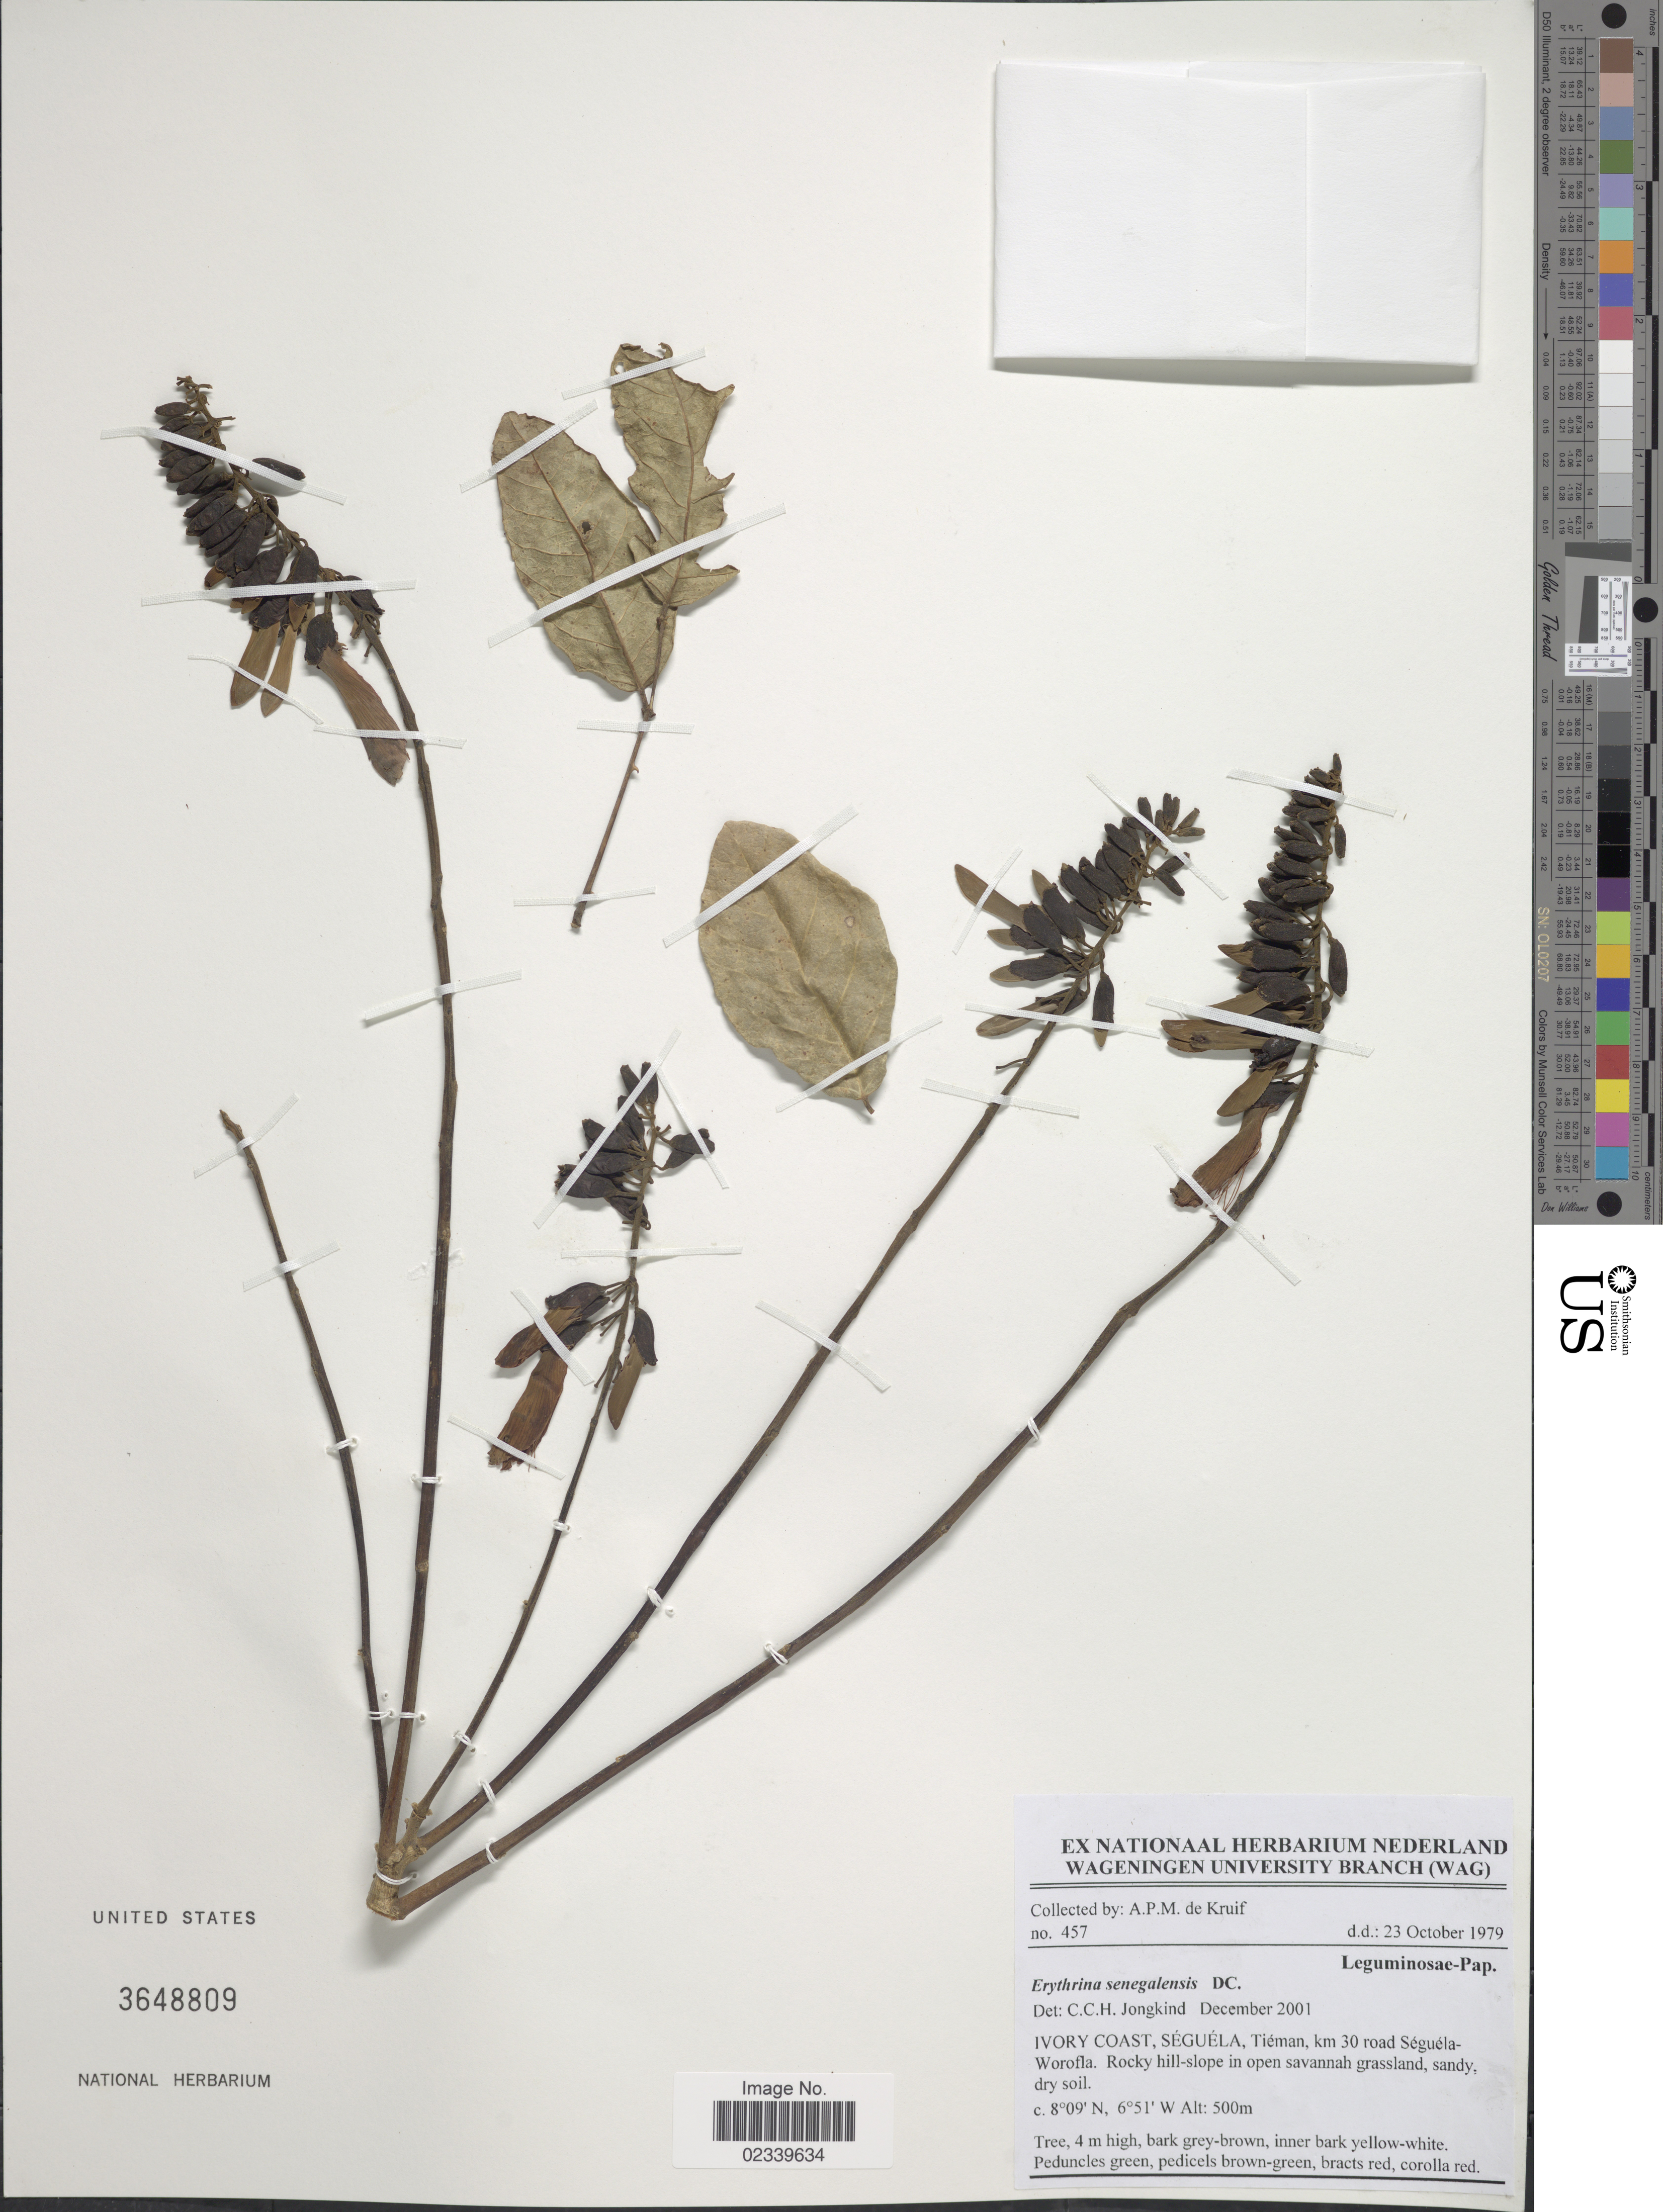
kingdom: Plantae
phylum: Tracheophyta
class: Magnoliopsida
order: Fabales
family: Fabaceae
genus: Erythrina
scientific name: Erythrina senegalensis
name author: DC.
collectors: A. P. de Kruif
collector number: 457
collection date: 1979-10-23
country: Ivory Coast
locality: Ivory Coasr, Seguela, Tieman, km 30 road Seguela-Worofla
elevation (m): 500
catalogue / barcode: US 3648809